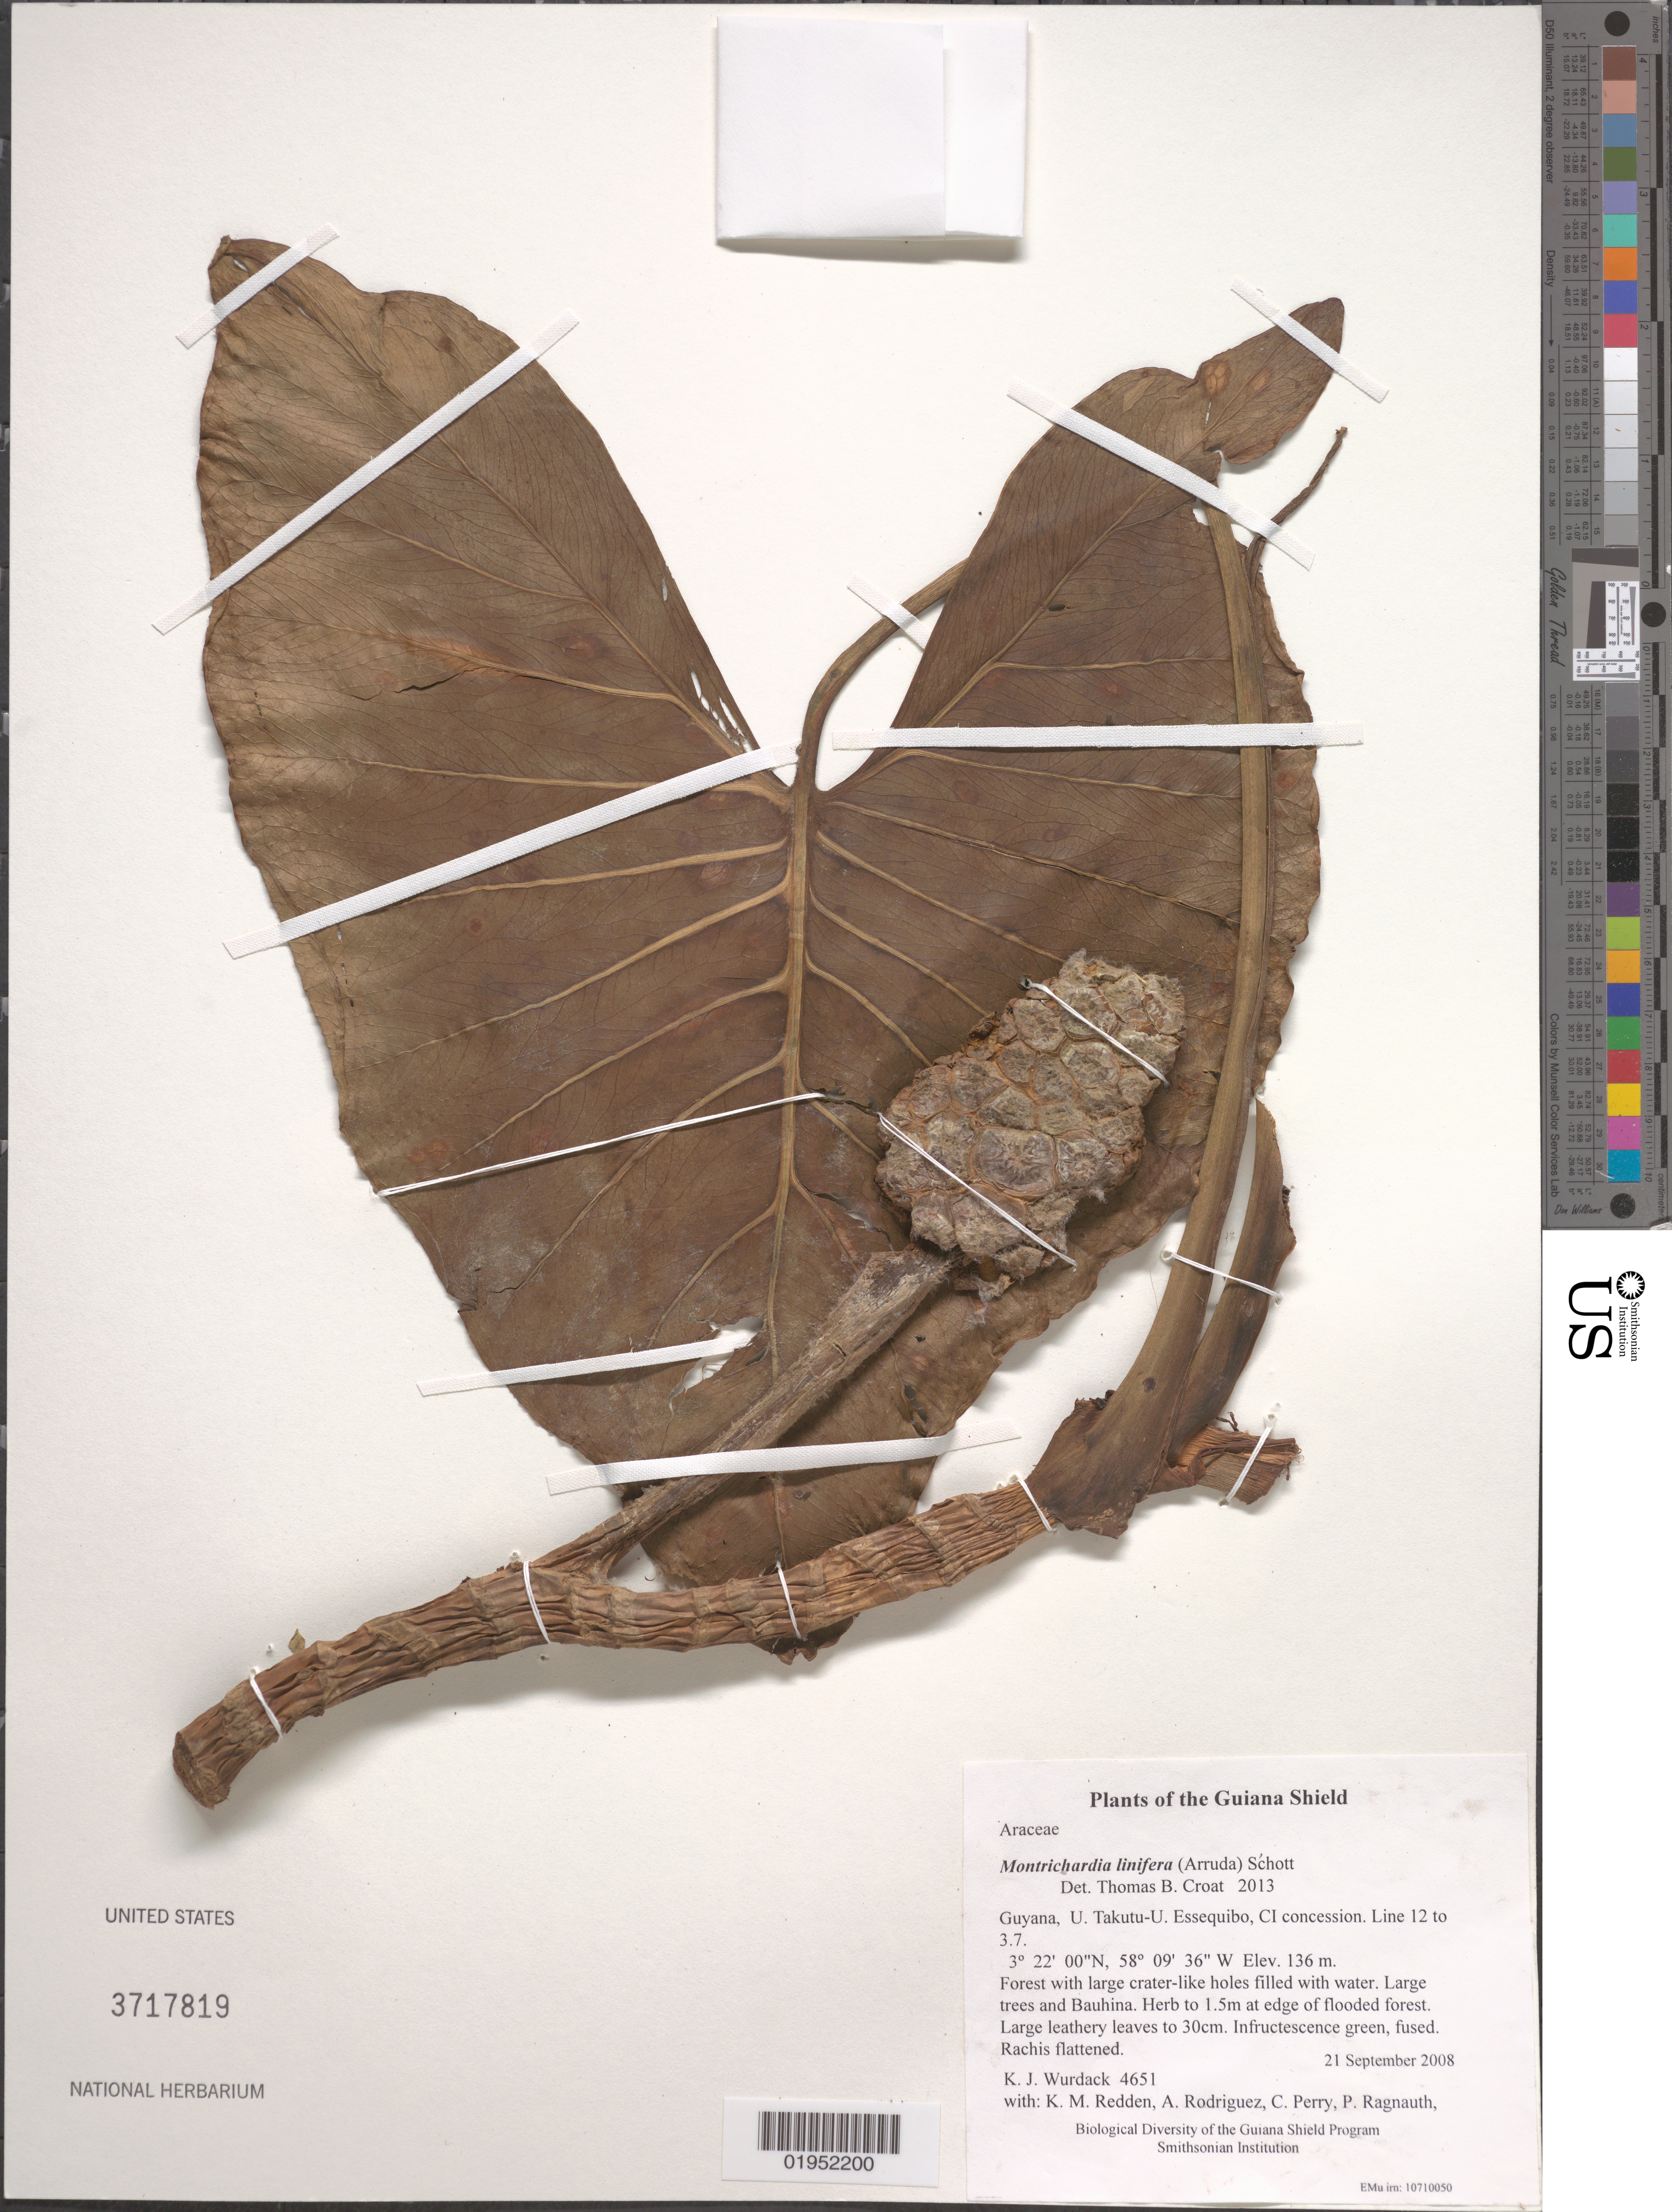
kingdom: Plantae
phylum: Tracheophyta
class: Liliopsida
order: Alismatales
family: Araceae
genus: Montrichardia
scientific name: Montrichardia linifera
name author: (Arruda) Schott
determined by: Croat, Thomas B., Missouri Botanical Garden (MO)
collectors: K. Wurdack, K. M. Redden, A. Rodriguez, C. Perry, P. Ragnauth, N. John, H. James & H. Simon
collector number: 4651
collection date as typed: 21 September 2008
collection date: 2008-09-21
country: Guyana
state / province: U. Takutu-U. Essequibo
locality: CI concession. Line 12 to 3.7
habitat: Forest with large crater-like holes filled with water. Large trees and Bauhina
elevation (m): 136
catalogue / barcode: US 3717819